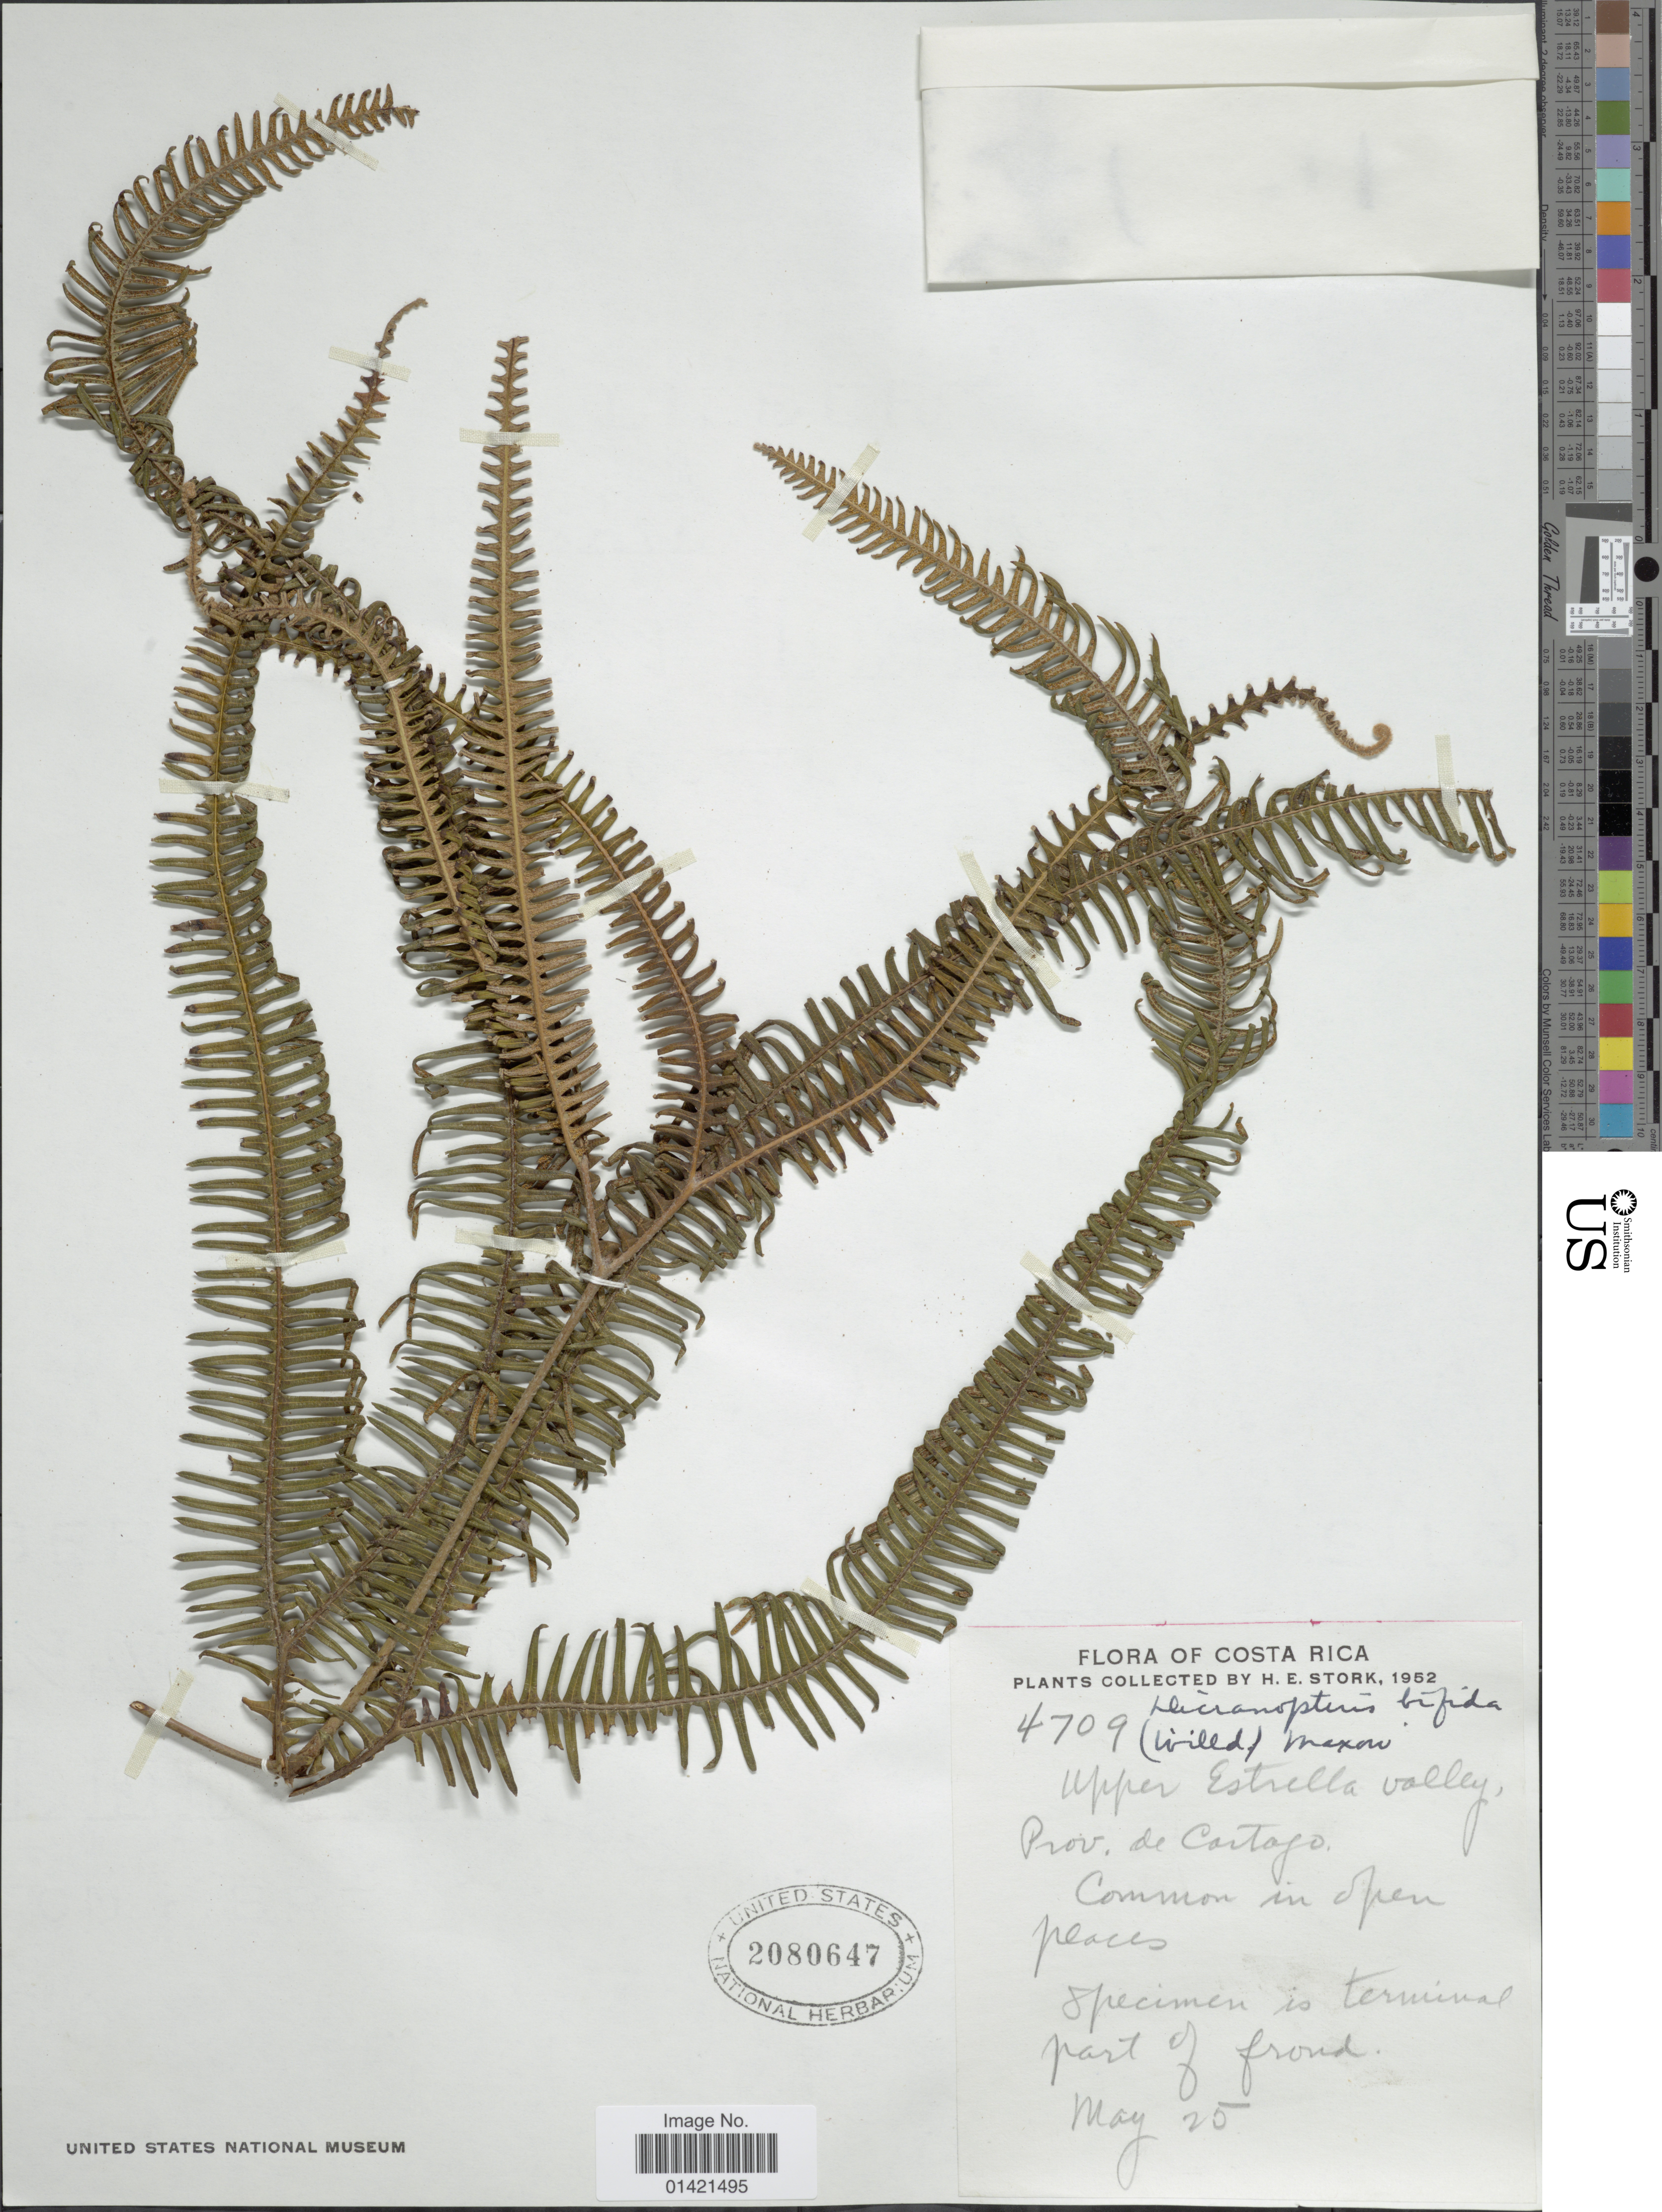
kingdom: Plantae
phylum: Tracheophyta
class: Polypodiopsida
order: Gleicheniales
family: Gleicheniaceae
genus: Sticherus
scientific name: Sticherus bifidus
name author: (Willd.) Ching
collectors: H. E. Stork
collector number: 4709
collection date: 1952-05-25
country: Costa Rica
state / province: Cartago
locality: Upper Estrella valley. Prov. de Cartago.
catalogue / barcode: US 2080647